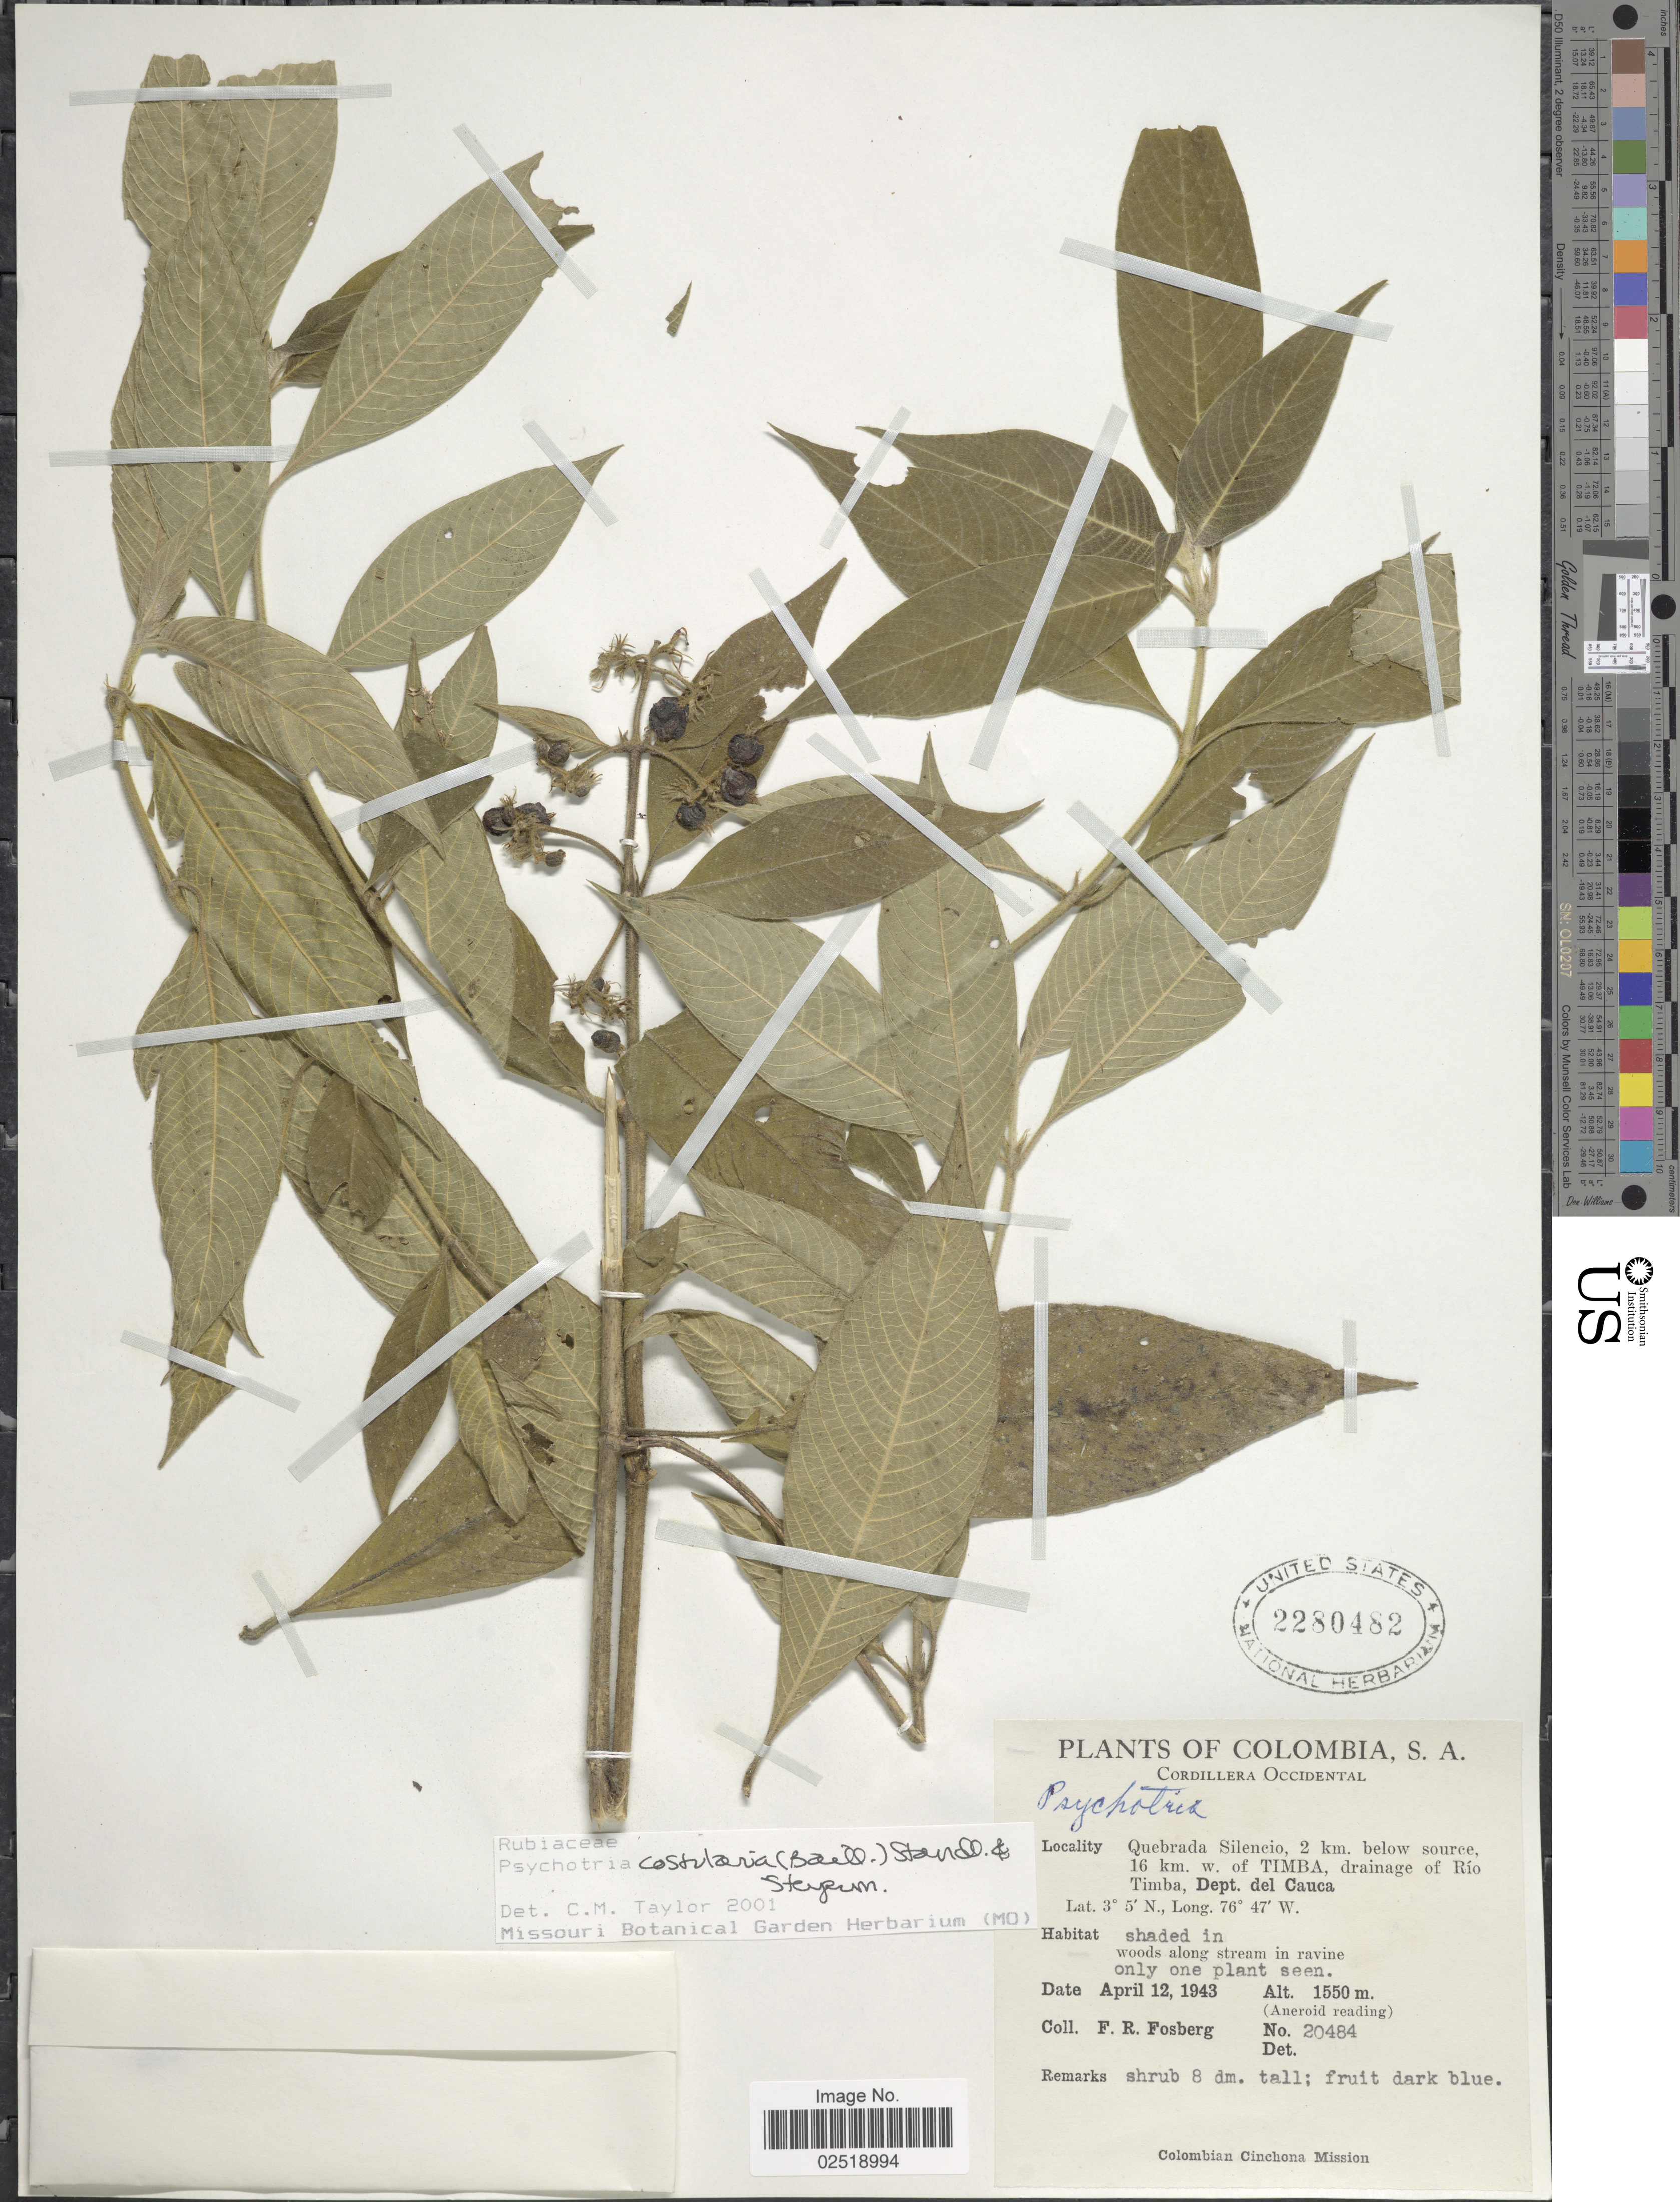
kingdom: Plantae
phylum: Tracheophyta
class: Magnoliopsida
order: Gentianales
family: Rubiaceae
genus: Psychotria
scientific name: Psychotria costularia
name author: (Baill.) Standl. & Steyerm.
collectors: F. R. Fosberg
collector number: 20484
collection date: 1943-04-12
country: Colombia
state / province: Cauca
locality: Cordillera Occidental. Quebrada Silencio, 2 km. below source, 16 km. w. of Timba, drainage of Rio Timba, Dept. de Cauca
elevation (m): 1550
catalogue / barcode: US 2280482